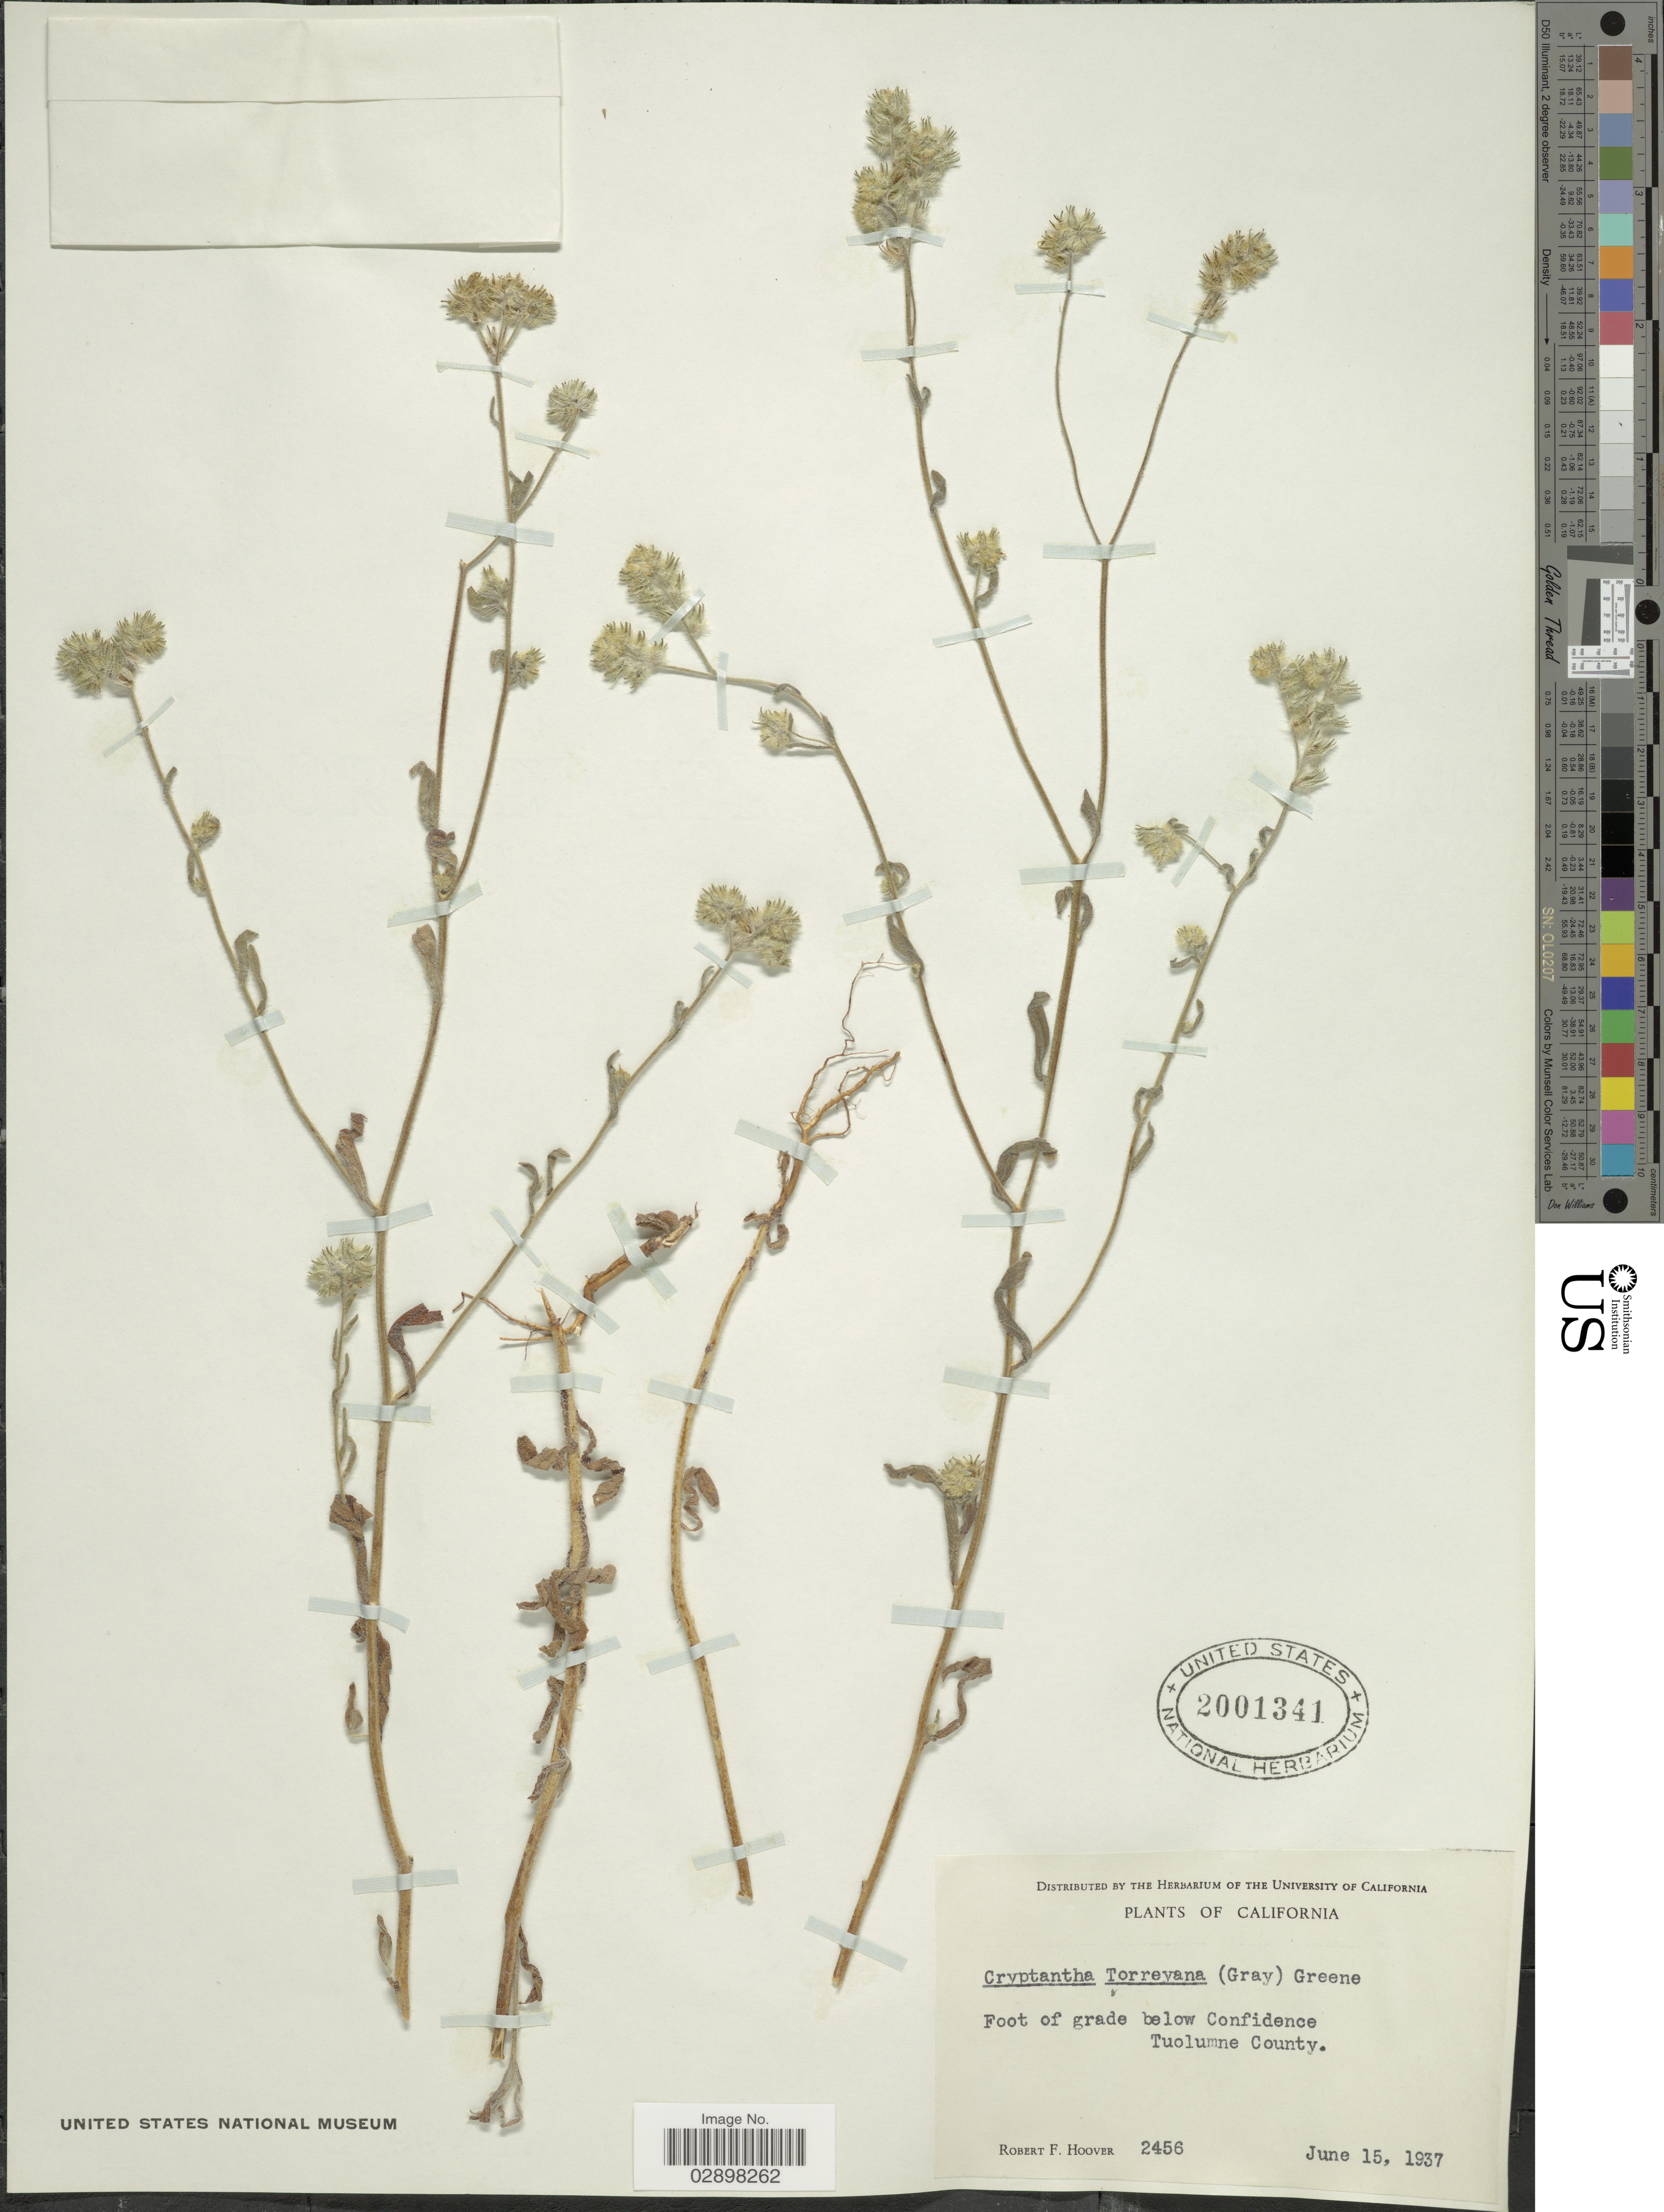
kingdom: Plantae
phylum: Tracheophyta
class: Magnoliopsida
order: Boraginales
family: Boraginaceae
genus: Cryptantha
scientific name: Cryptantha torreyana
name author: (A. Gray) S.W. Greene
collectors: R. F. Hoover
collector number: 2456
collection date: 1937-06-15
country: United States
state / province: California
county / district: Tuolumne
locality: Foot of grade below Confidence, Tuolumme County.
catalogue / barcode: US 2001341